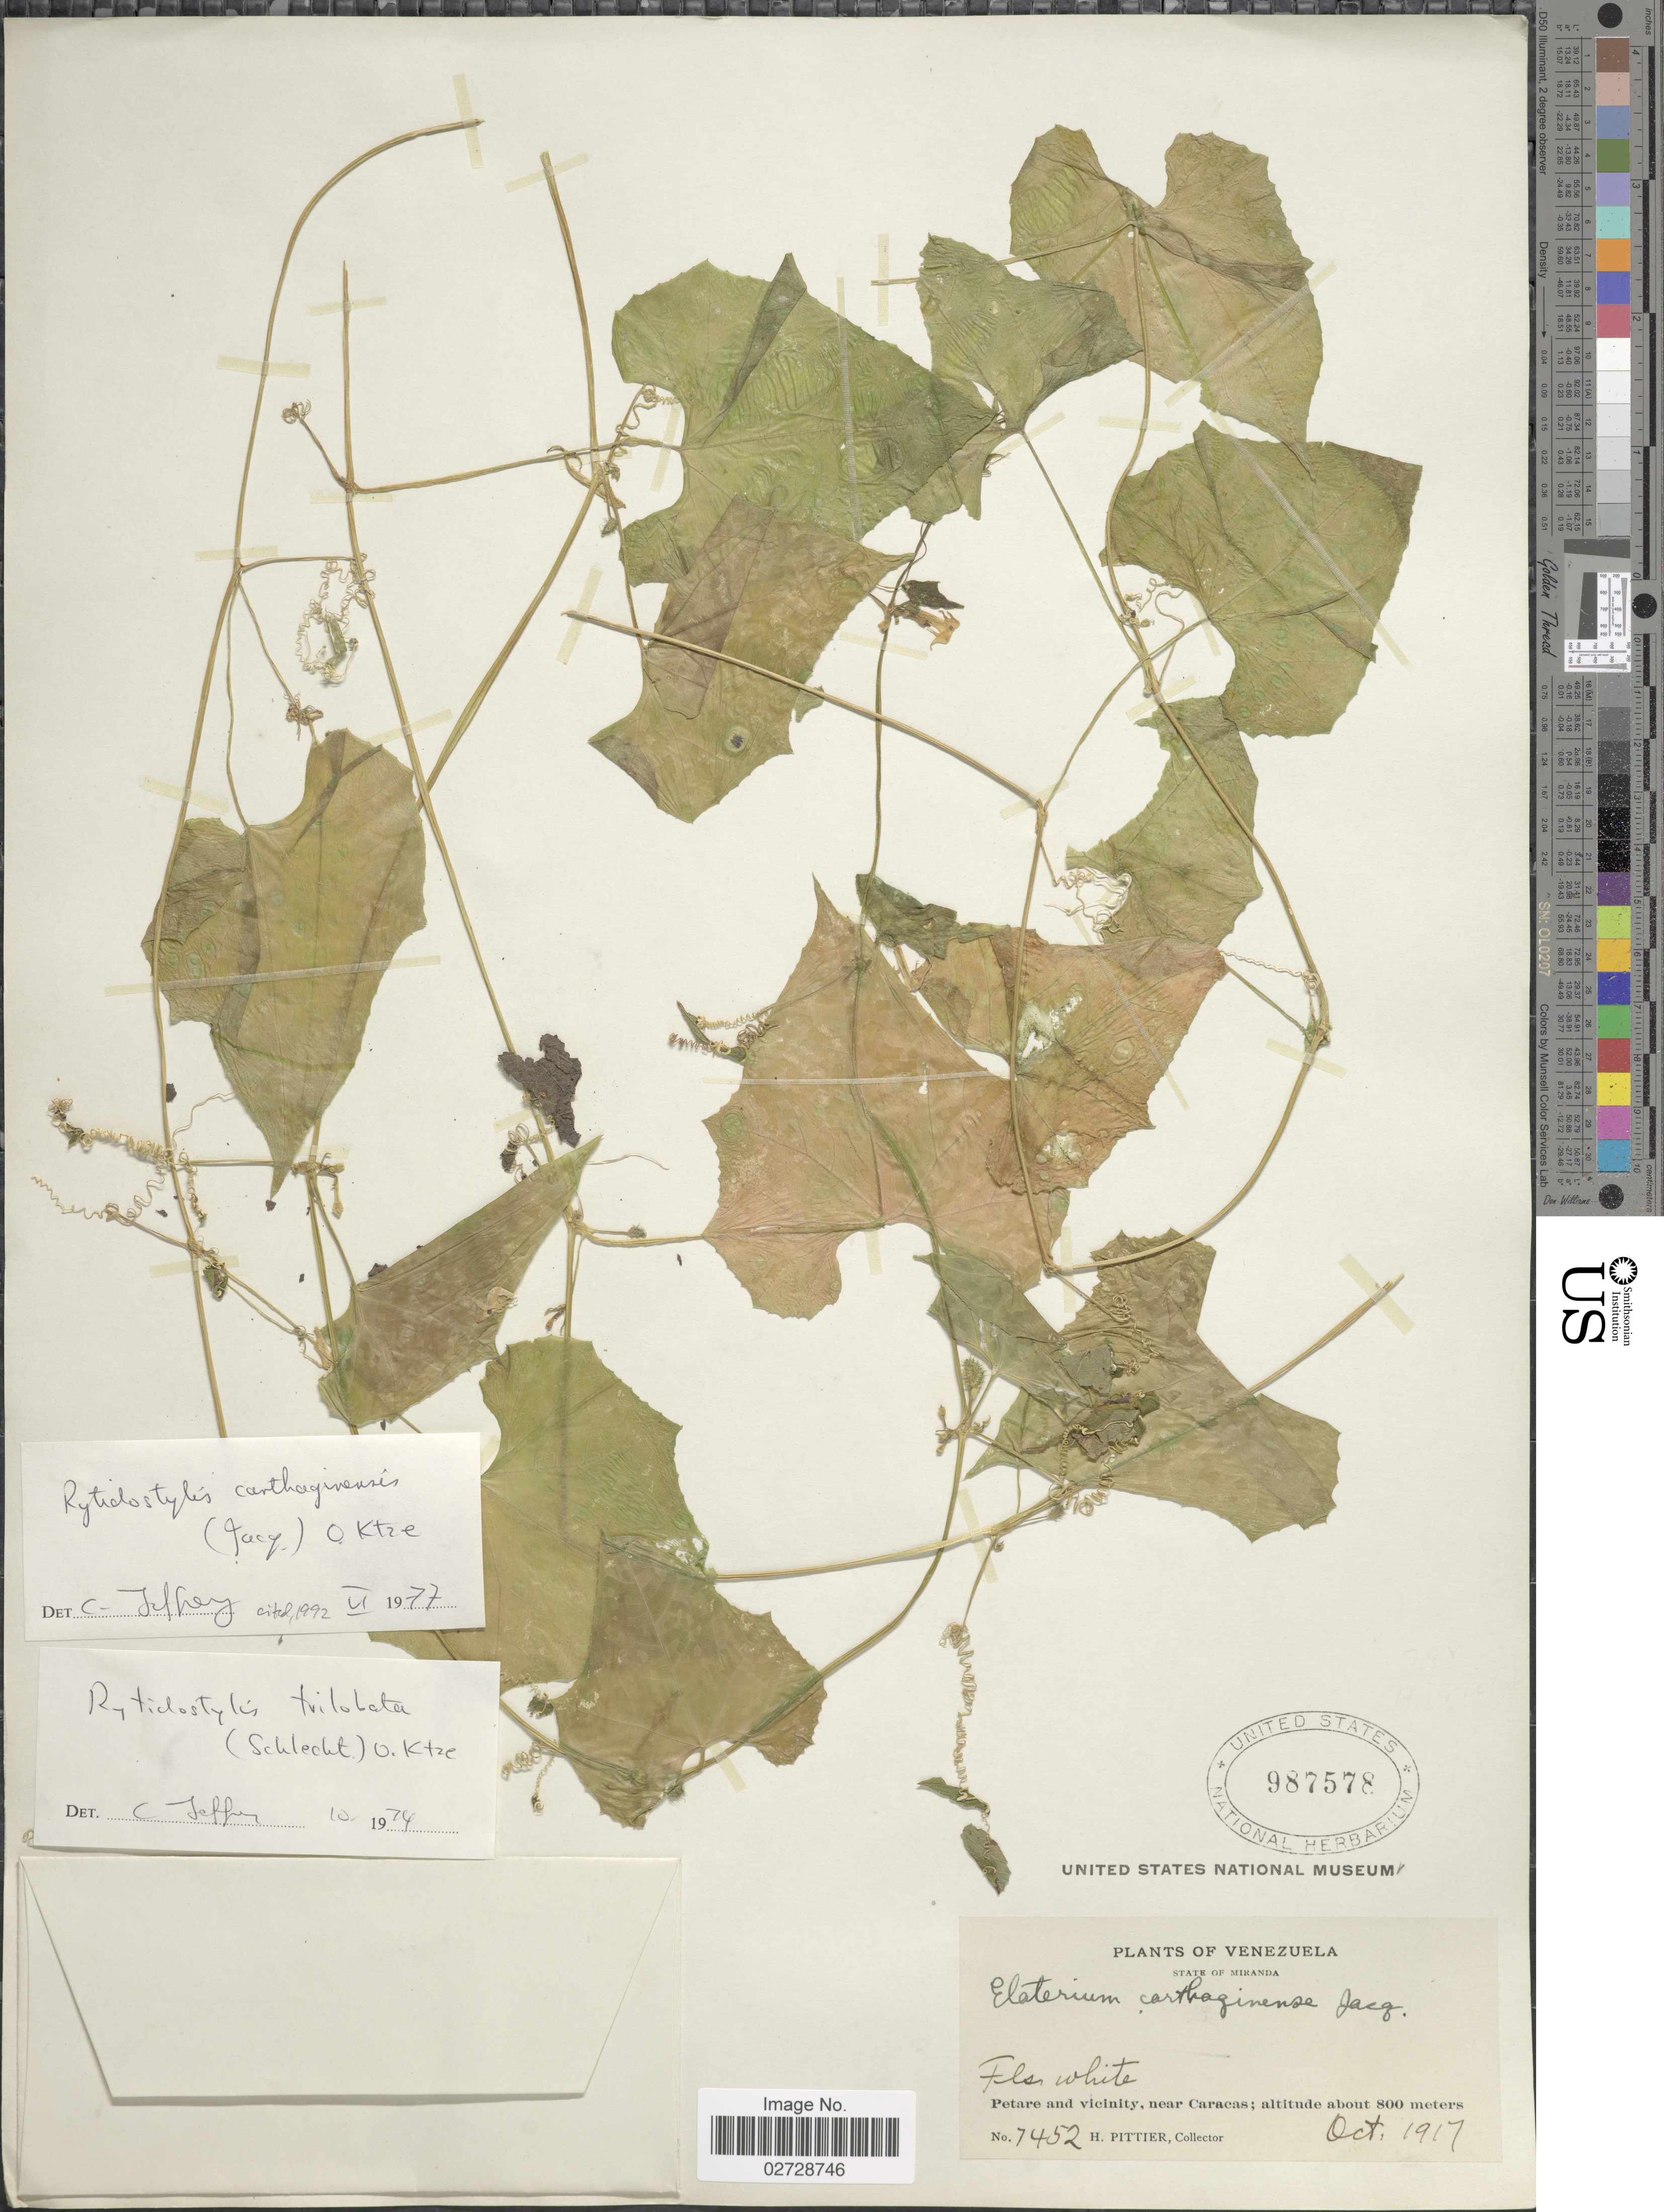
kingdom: Plantae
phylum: Tracheophyta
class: Magnoliopsida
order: Cucurbitales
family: Cucurbitaceae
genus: Cyclanthera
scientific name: Cyclanthera carthagenensis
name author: (Jacq.) H. Schaef. & S.S. Renner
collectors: H. F. Pittier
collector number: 7452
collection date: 1917-10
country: Venezuela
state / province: Miranda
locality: Petare and vicinity, near Caracas.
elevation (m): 800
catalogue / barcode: US 987578